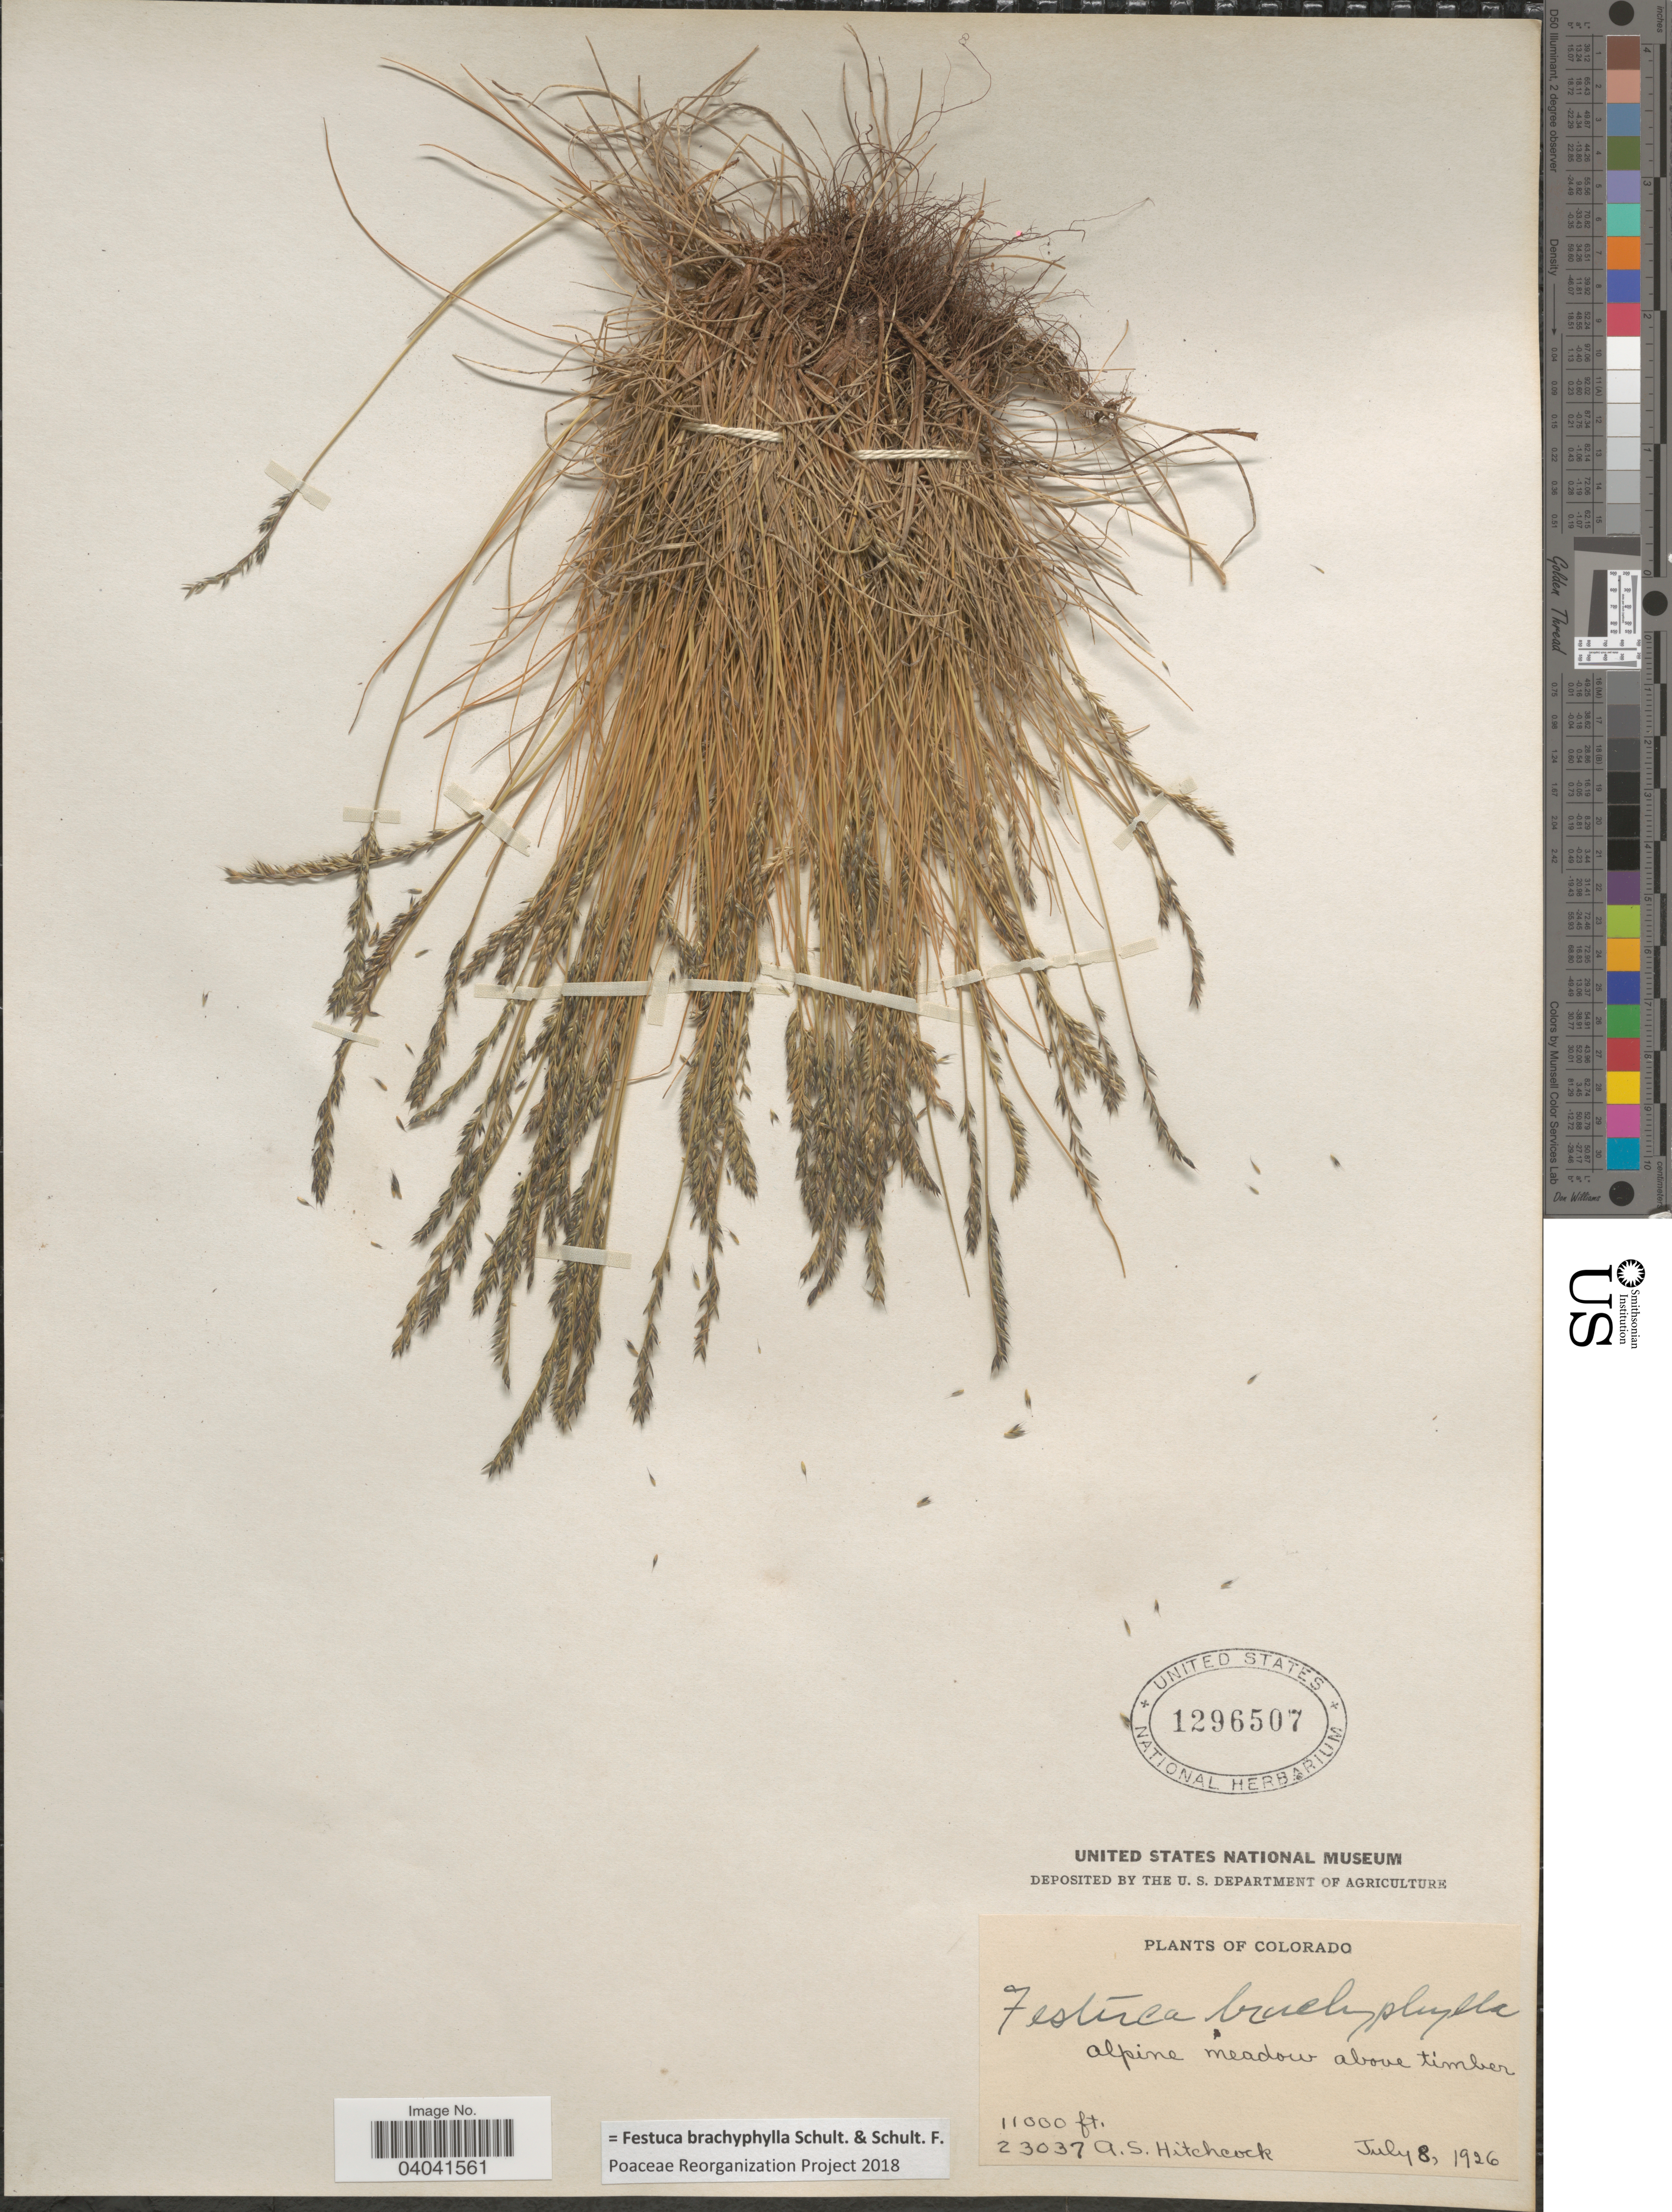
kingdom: Plantae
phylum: Tracheophyta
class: Liliopsida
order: Poales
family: Poaceae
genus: Festuca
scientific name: Festuca brachyphylla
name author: Schult. & Schult. f.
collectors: A. S. Hitchcock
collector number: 23037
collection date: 1926-07-08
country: United States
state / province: Colorado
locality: Alpine meadow above timber.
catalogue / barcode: US 1296507